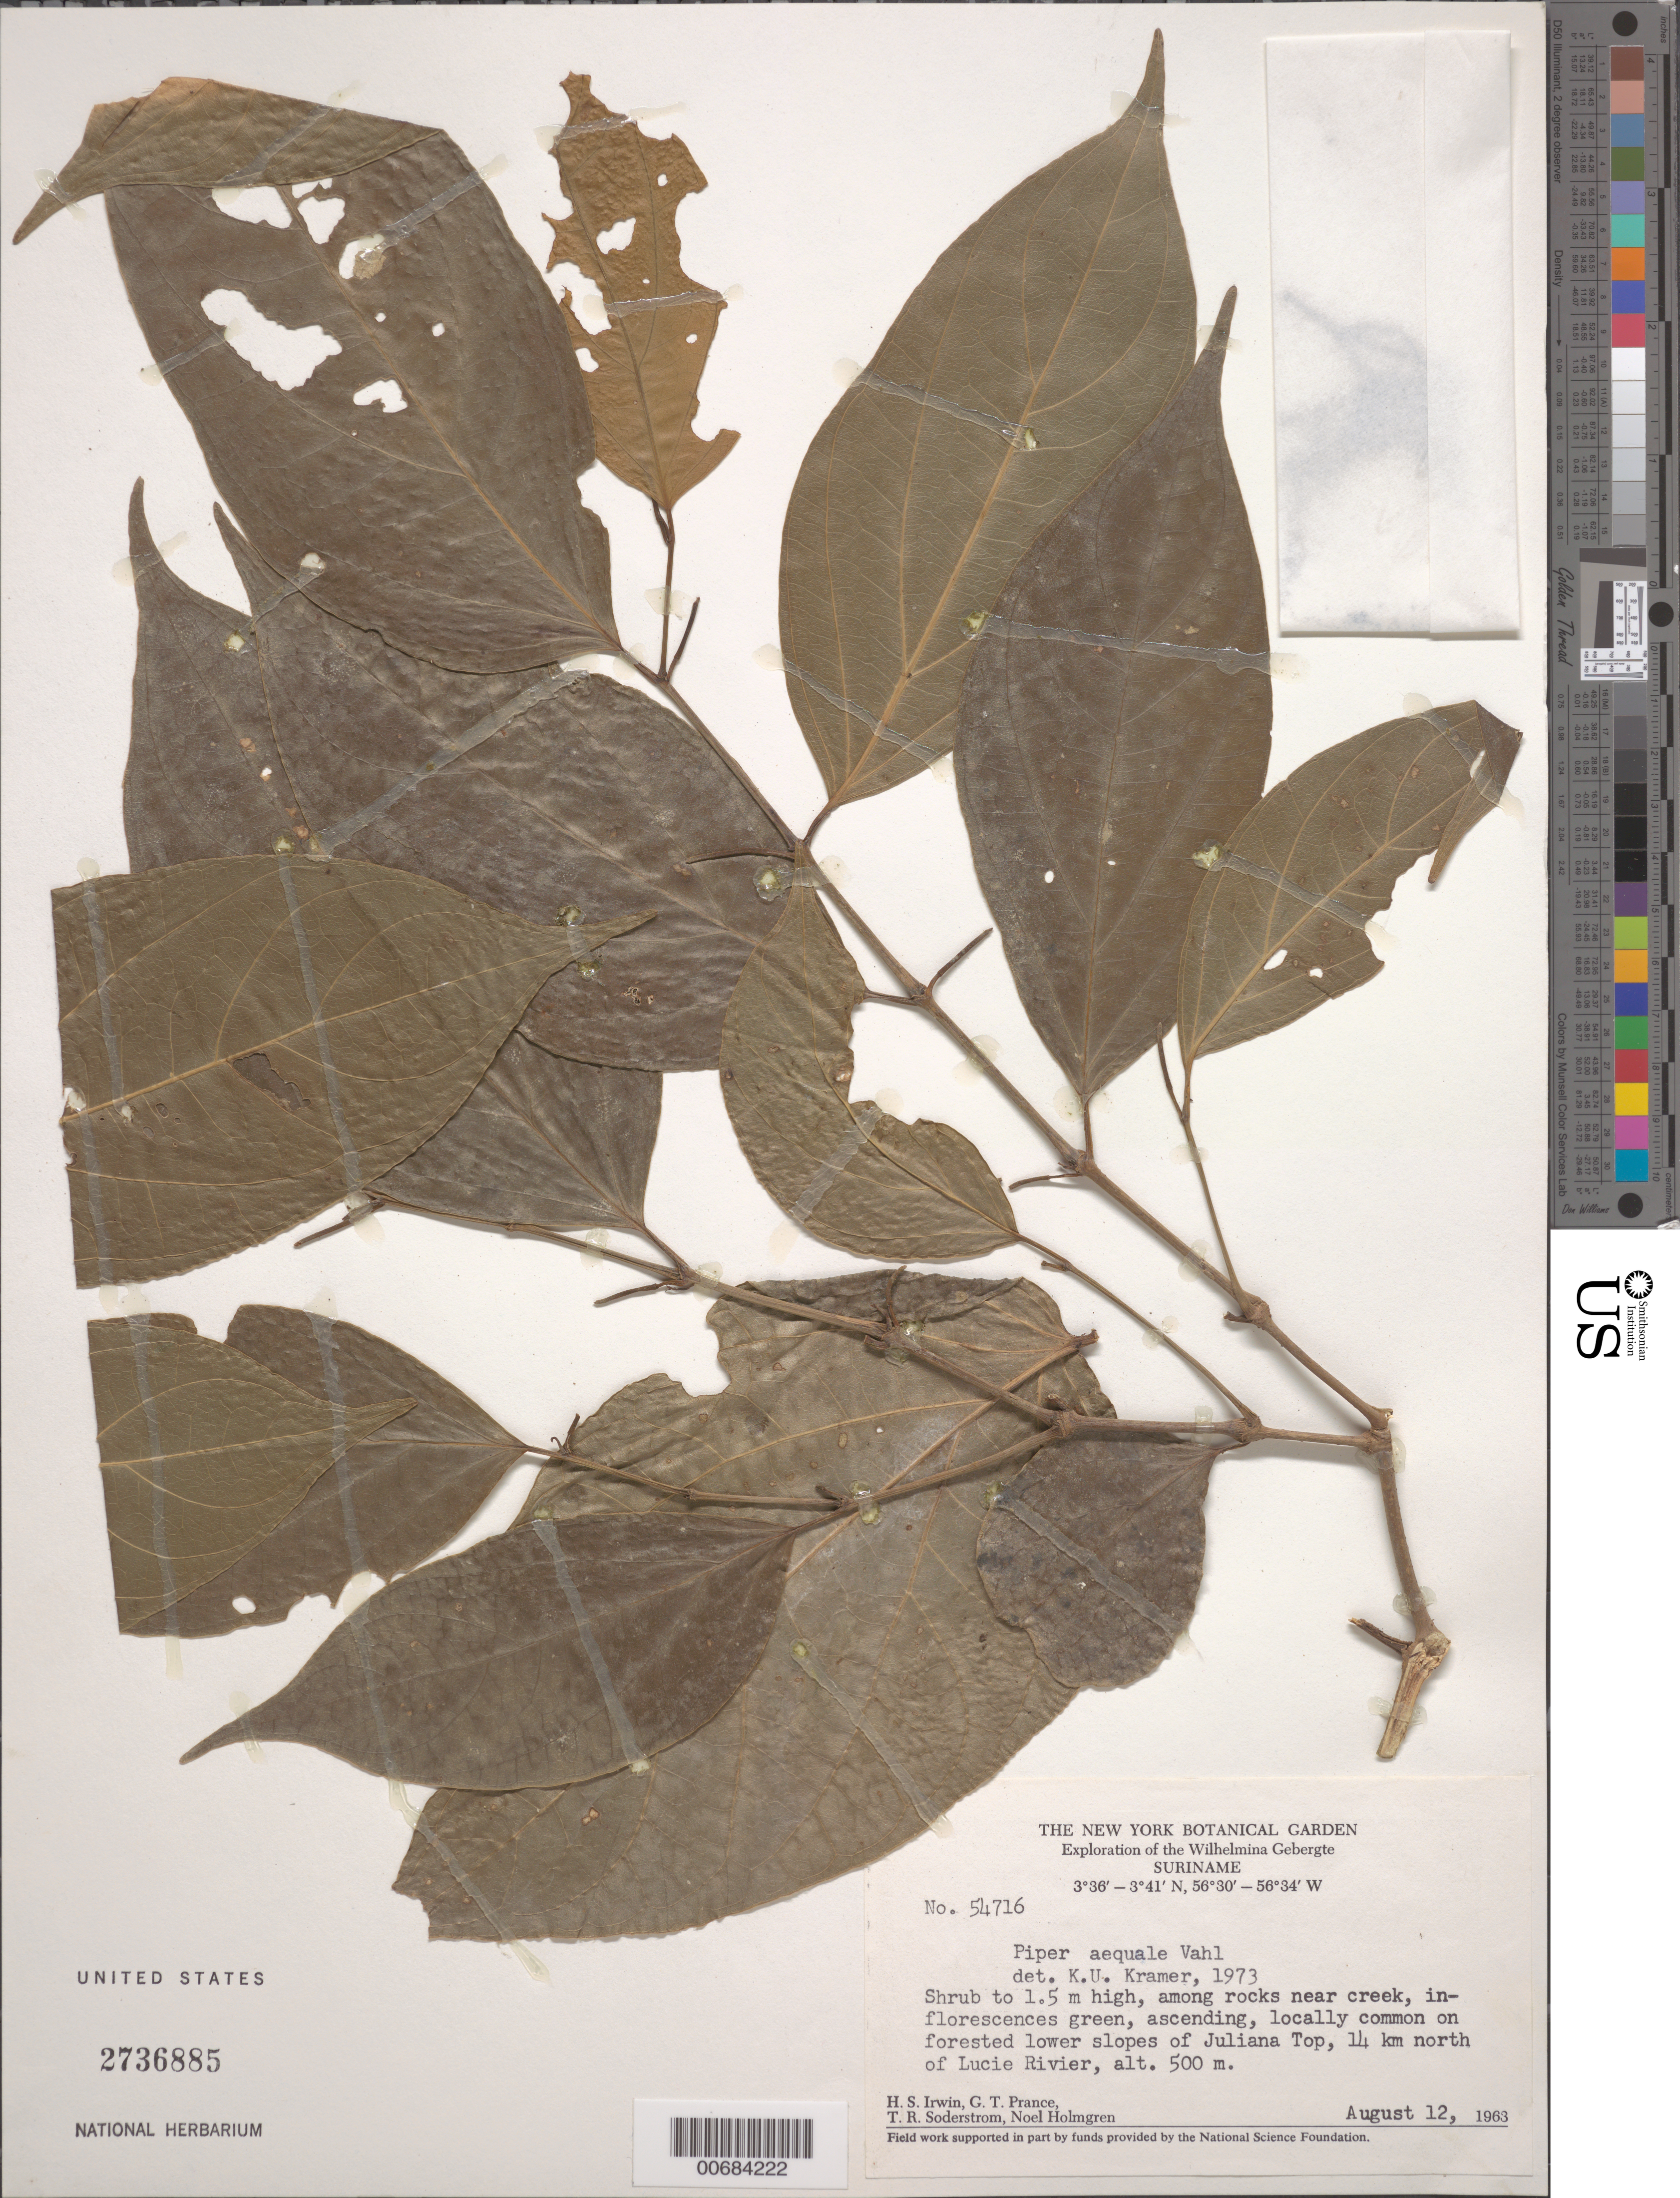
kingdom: Plantae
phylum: Tracheophyta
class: Magnoliopsida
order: Piperales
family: Piperaceae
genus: Piper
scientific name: Piper aequale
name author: Vahl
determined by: Kramer, K. U.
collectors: H. Irwin, G. T. Prance, T. R. Soderstrom & N. H. Holmgren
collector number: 54716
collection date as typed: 12-Aug-63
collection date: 1963-08-12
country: Suriname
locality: Juliana Top, 14 km N of Lucie R., Wilhelmina Gebergte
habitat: Forested lower slopes; among rocks near creek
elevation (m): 500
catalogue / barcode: US 2736885